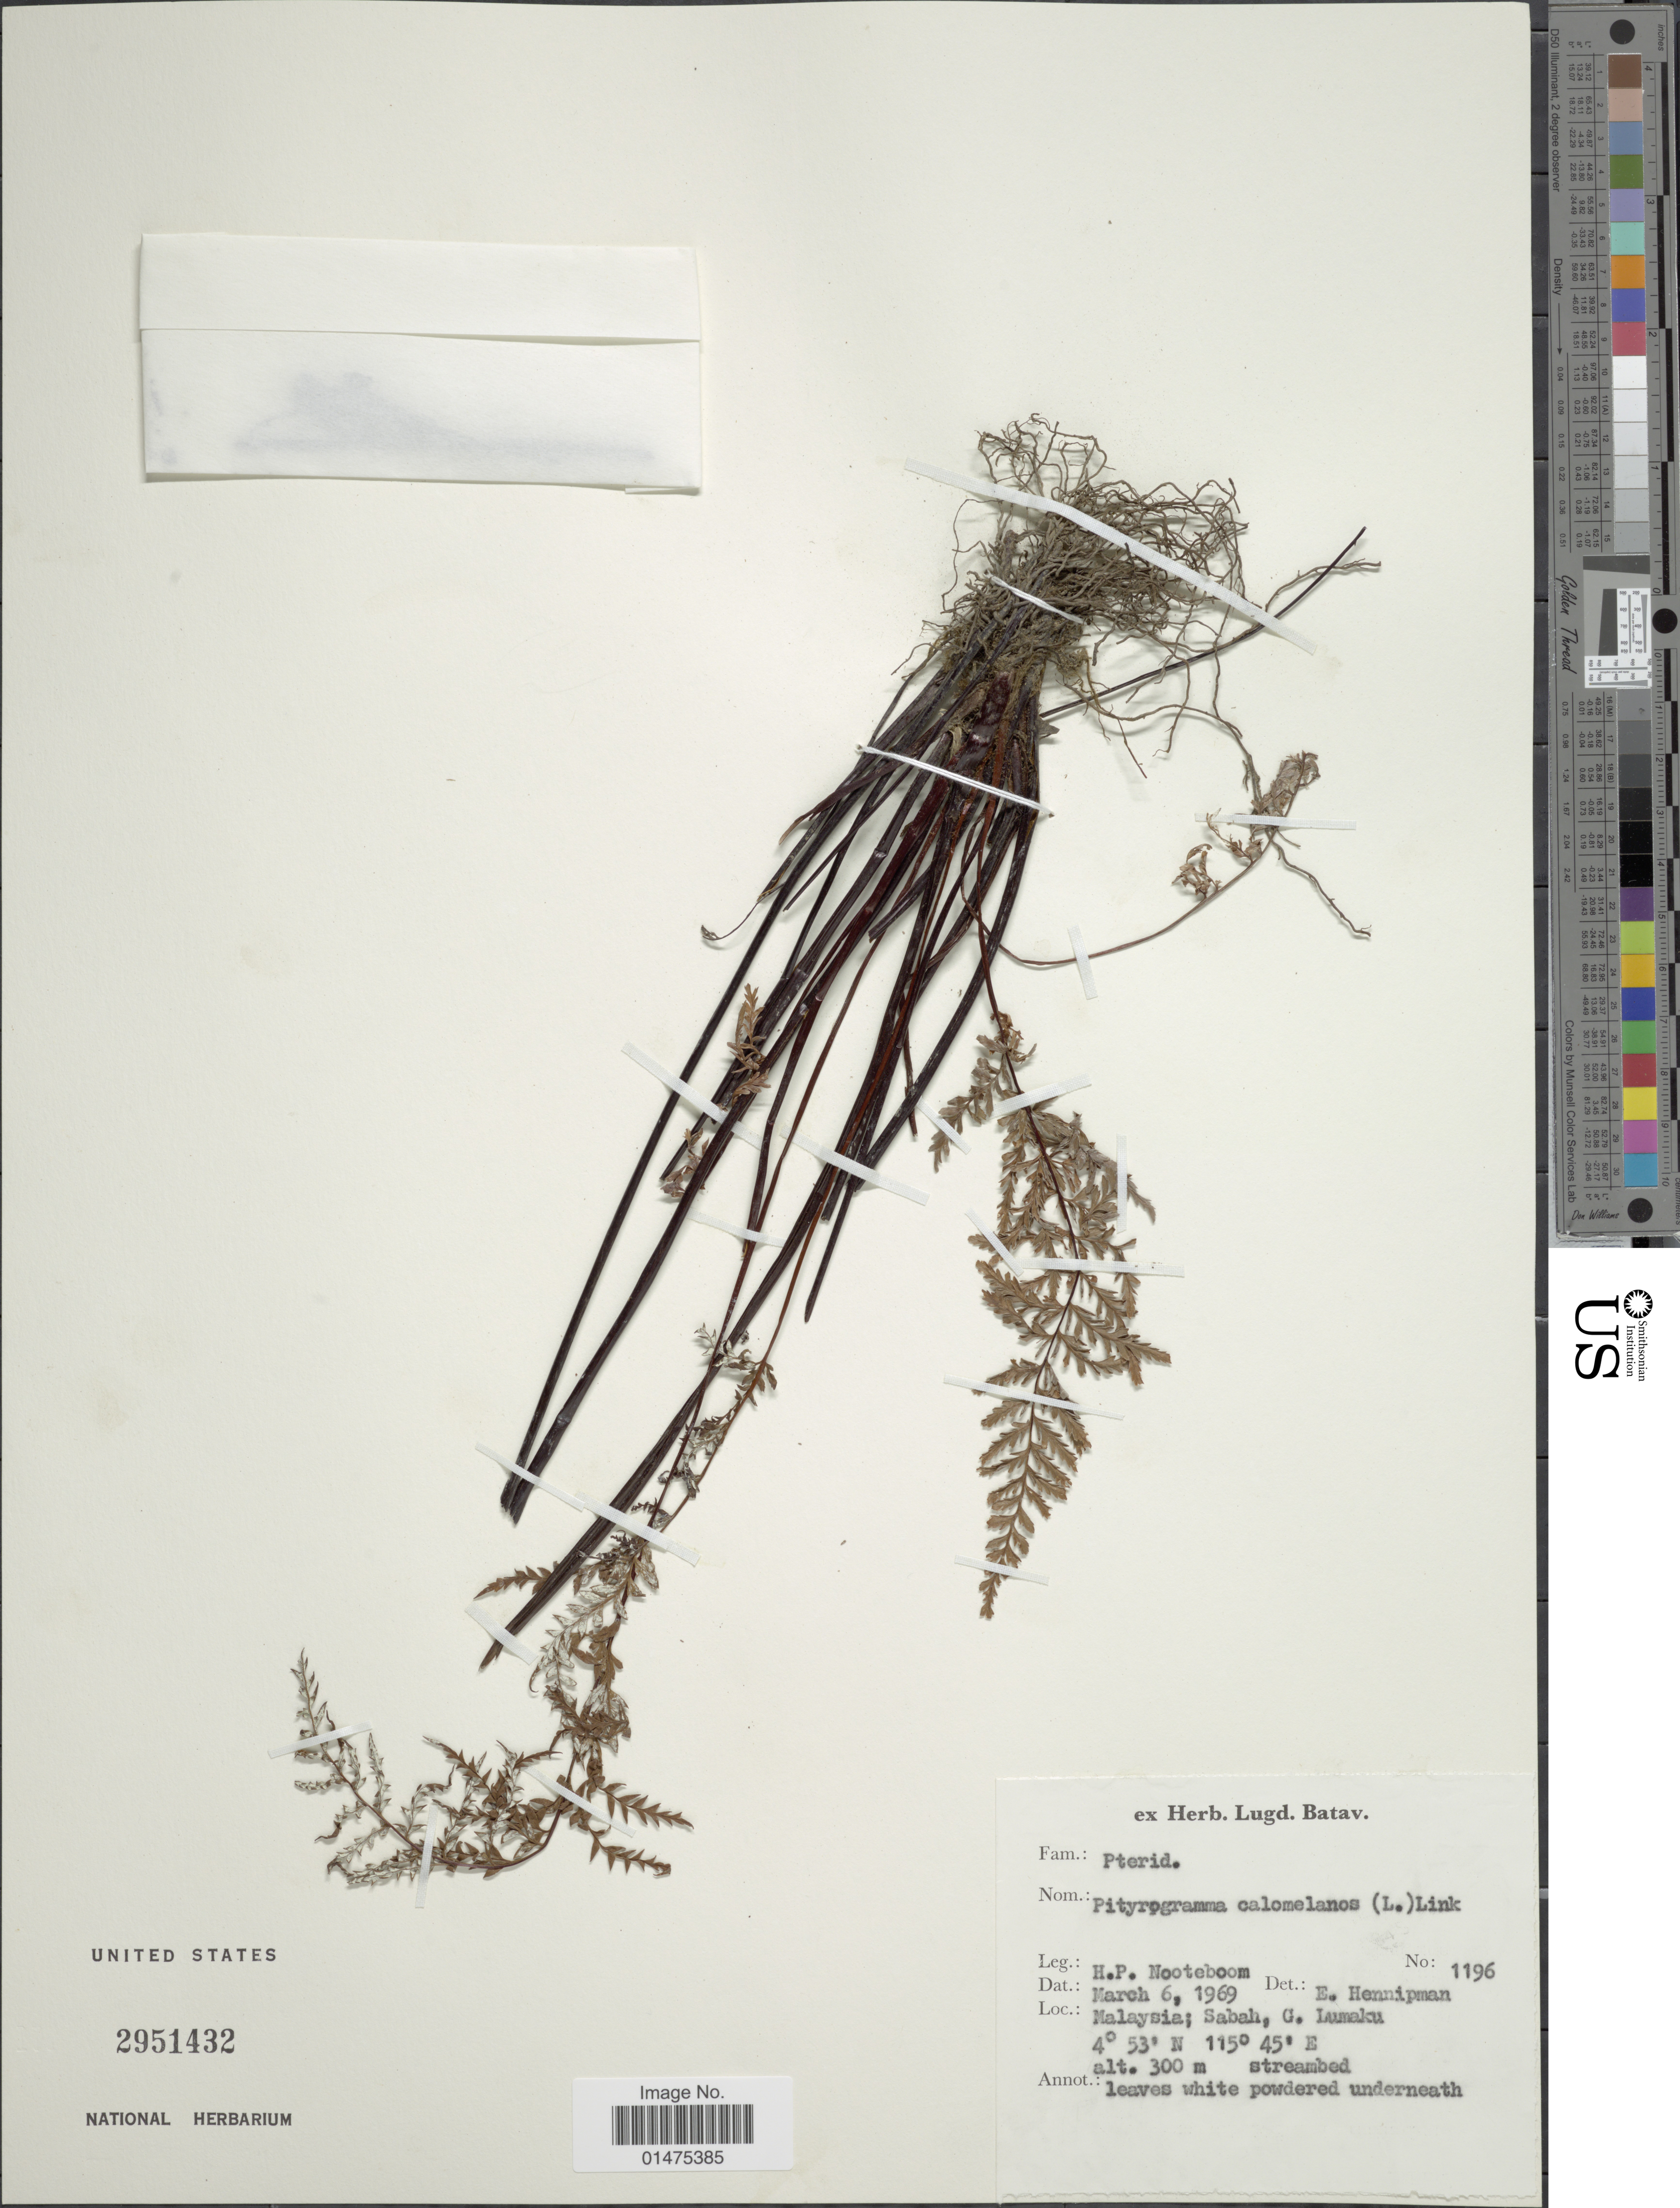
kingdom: Plantae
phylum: Tracheophyta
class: Polypodiopsida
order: Polypodiales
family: Pteridaceae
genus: Pityrogramma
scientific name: Pityrogramma calomelanos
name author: (L.) Link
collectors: H. P. Nooteboom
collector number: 1196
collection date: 1969-03-06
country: Malaysia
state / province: Sabah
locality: G. Lumaku, Malaysia Sabah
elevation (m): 300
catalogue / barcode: US 2951432